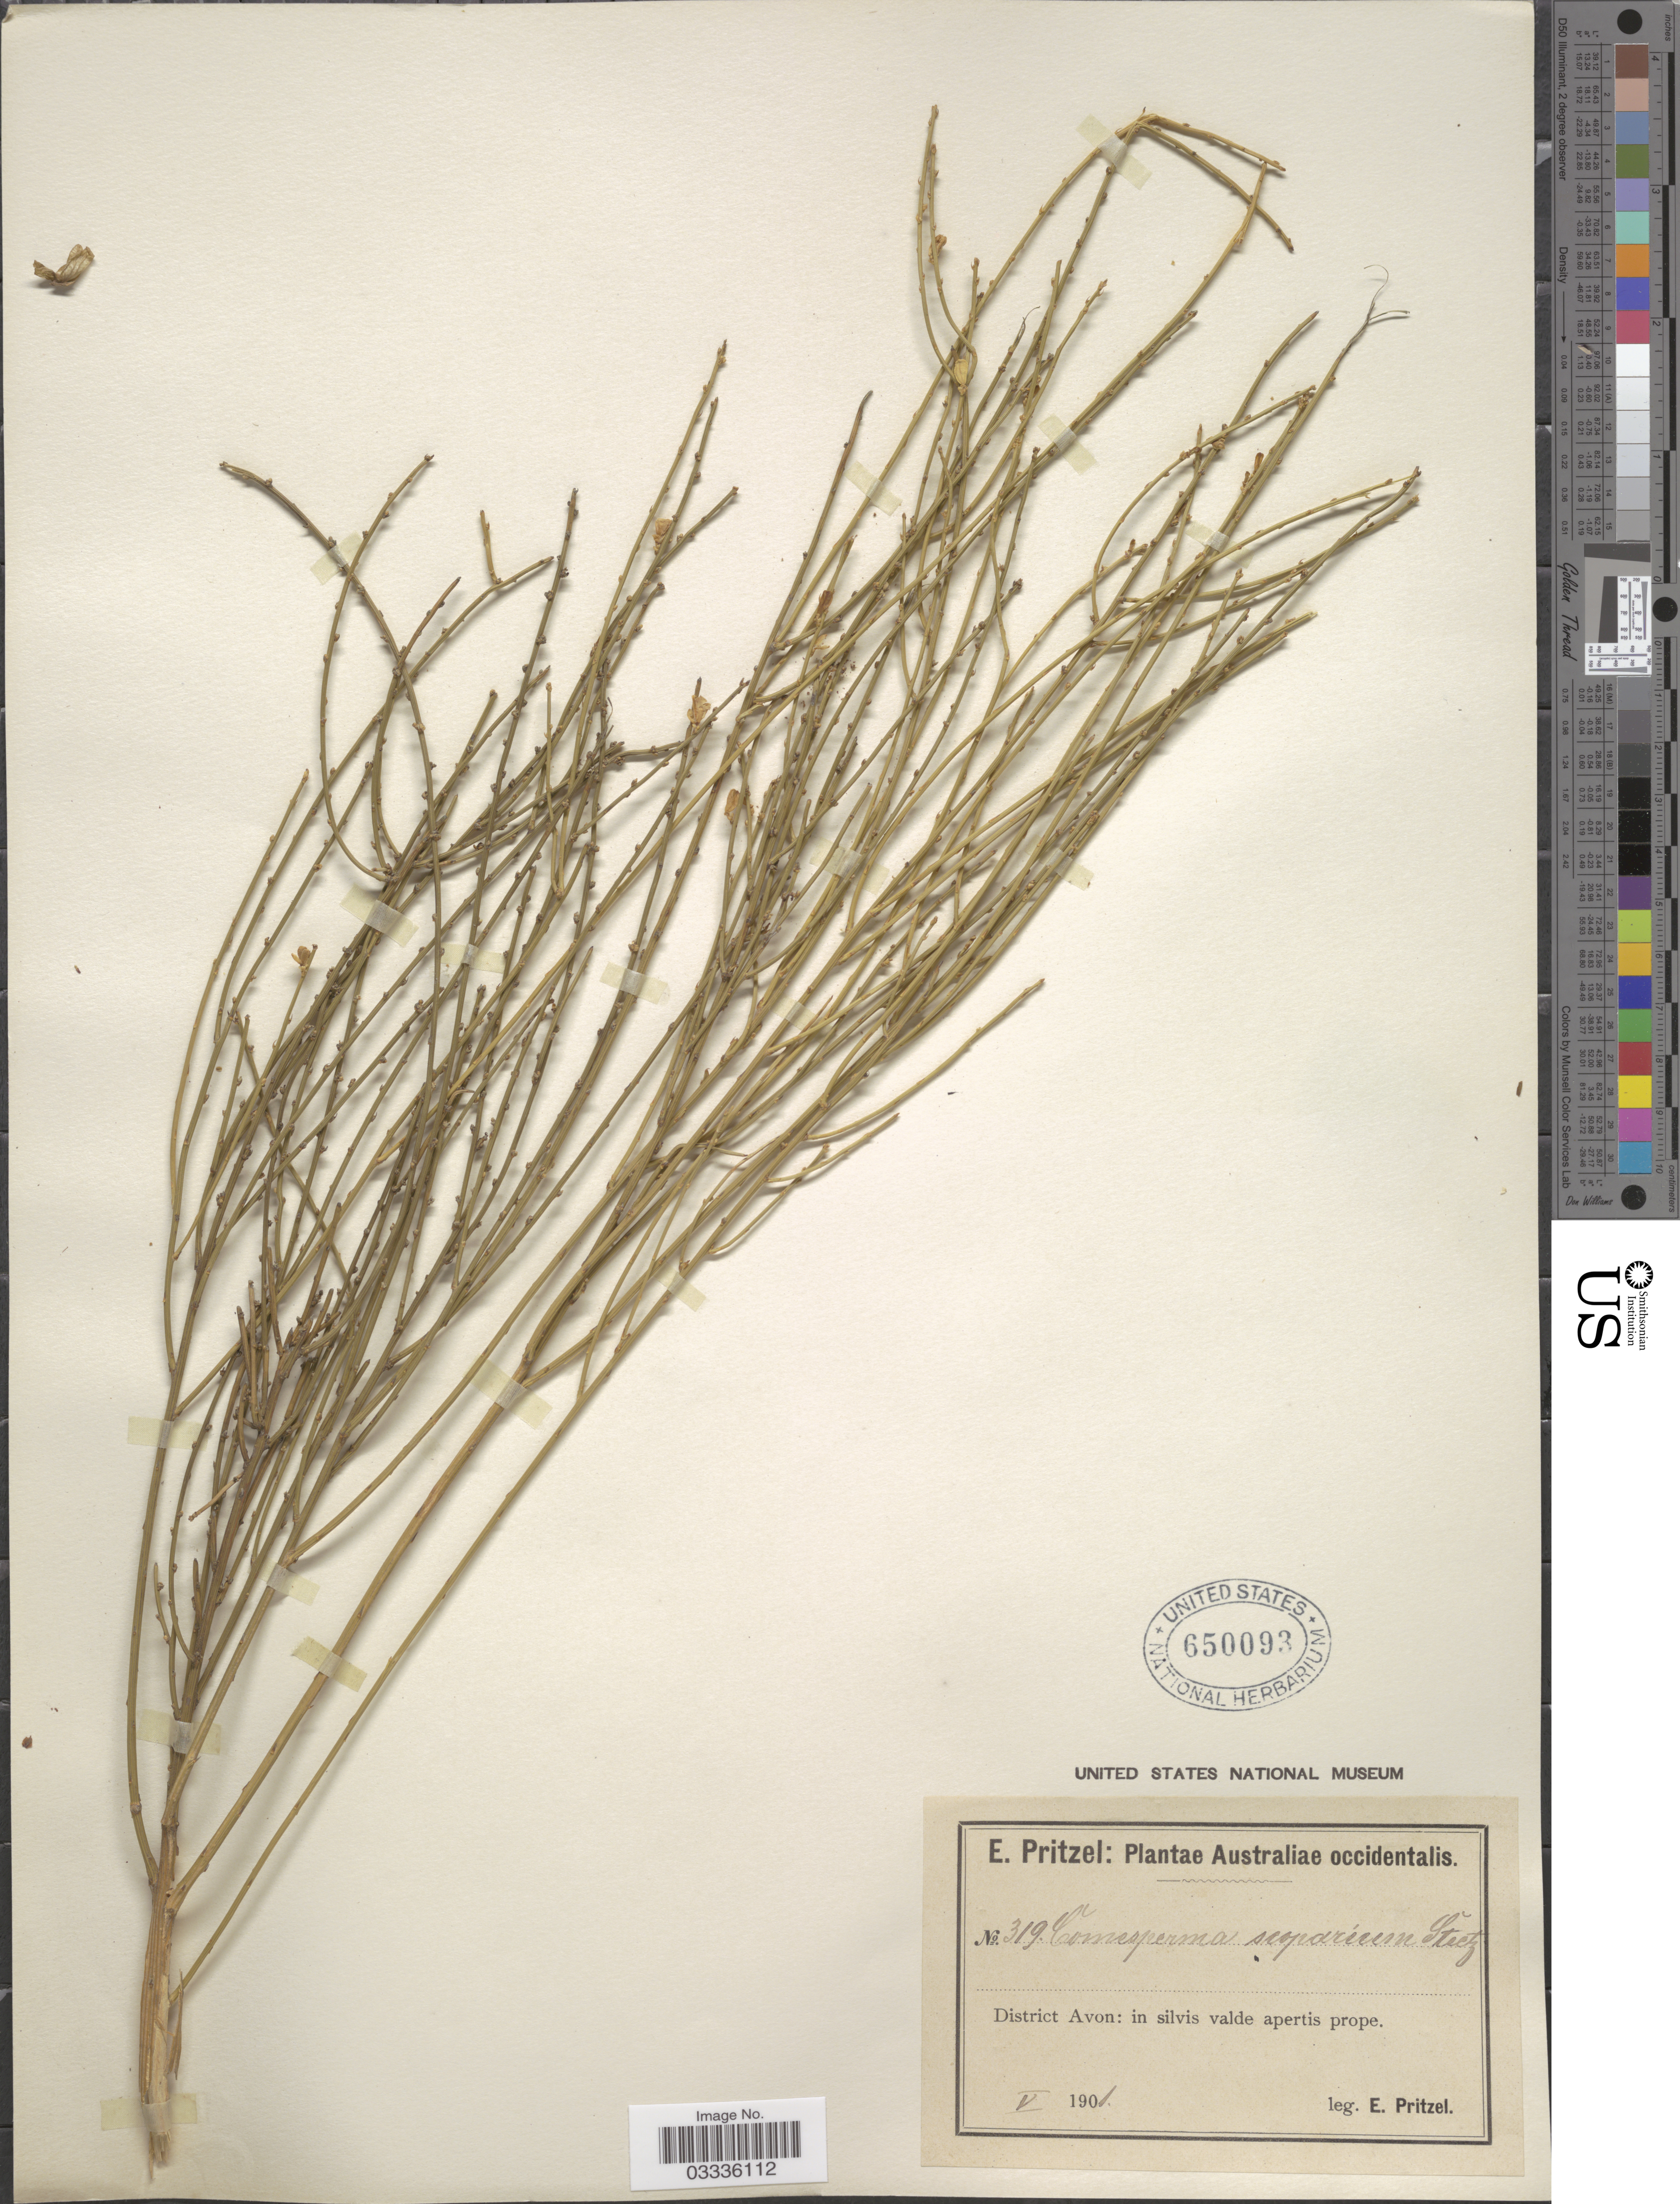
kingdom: Plantae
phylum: Tracheophyta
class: Magnoliopsida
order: Fabales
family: Polygalaceae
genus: Comesperma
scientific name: Comesperma scoparium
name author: Drummond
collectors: E. G. Pritzel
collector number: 319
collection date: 1901-05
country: Australia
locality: Australiae occidentalis. District Avon: in silvis valde apertis prope.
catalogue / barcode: US 650093